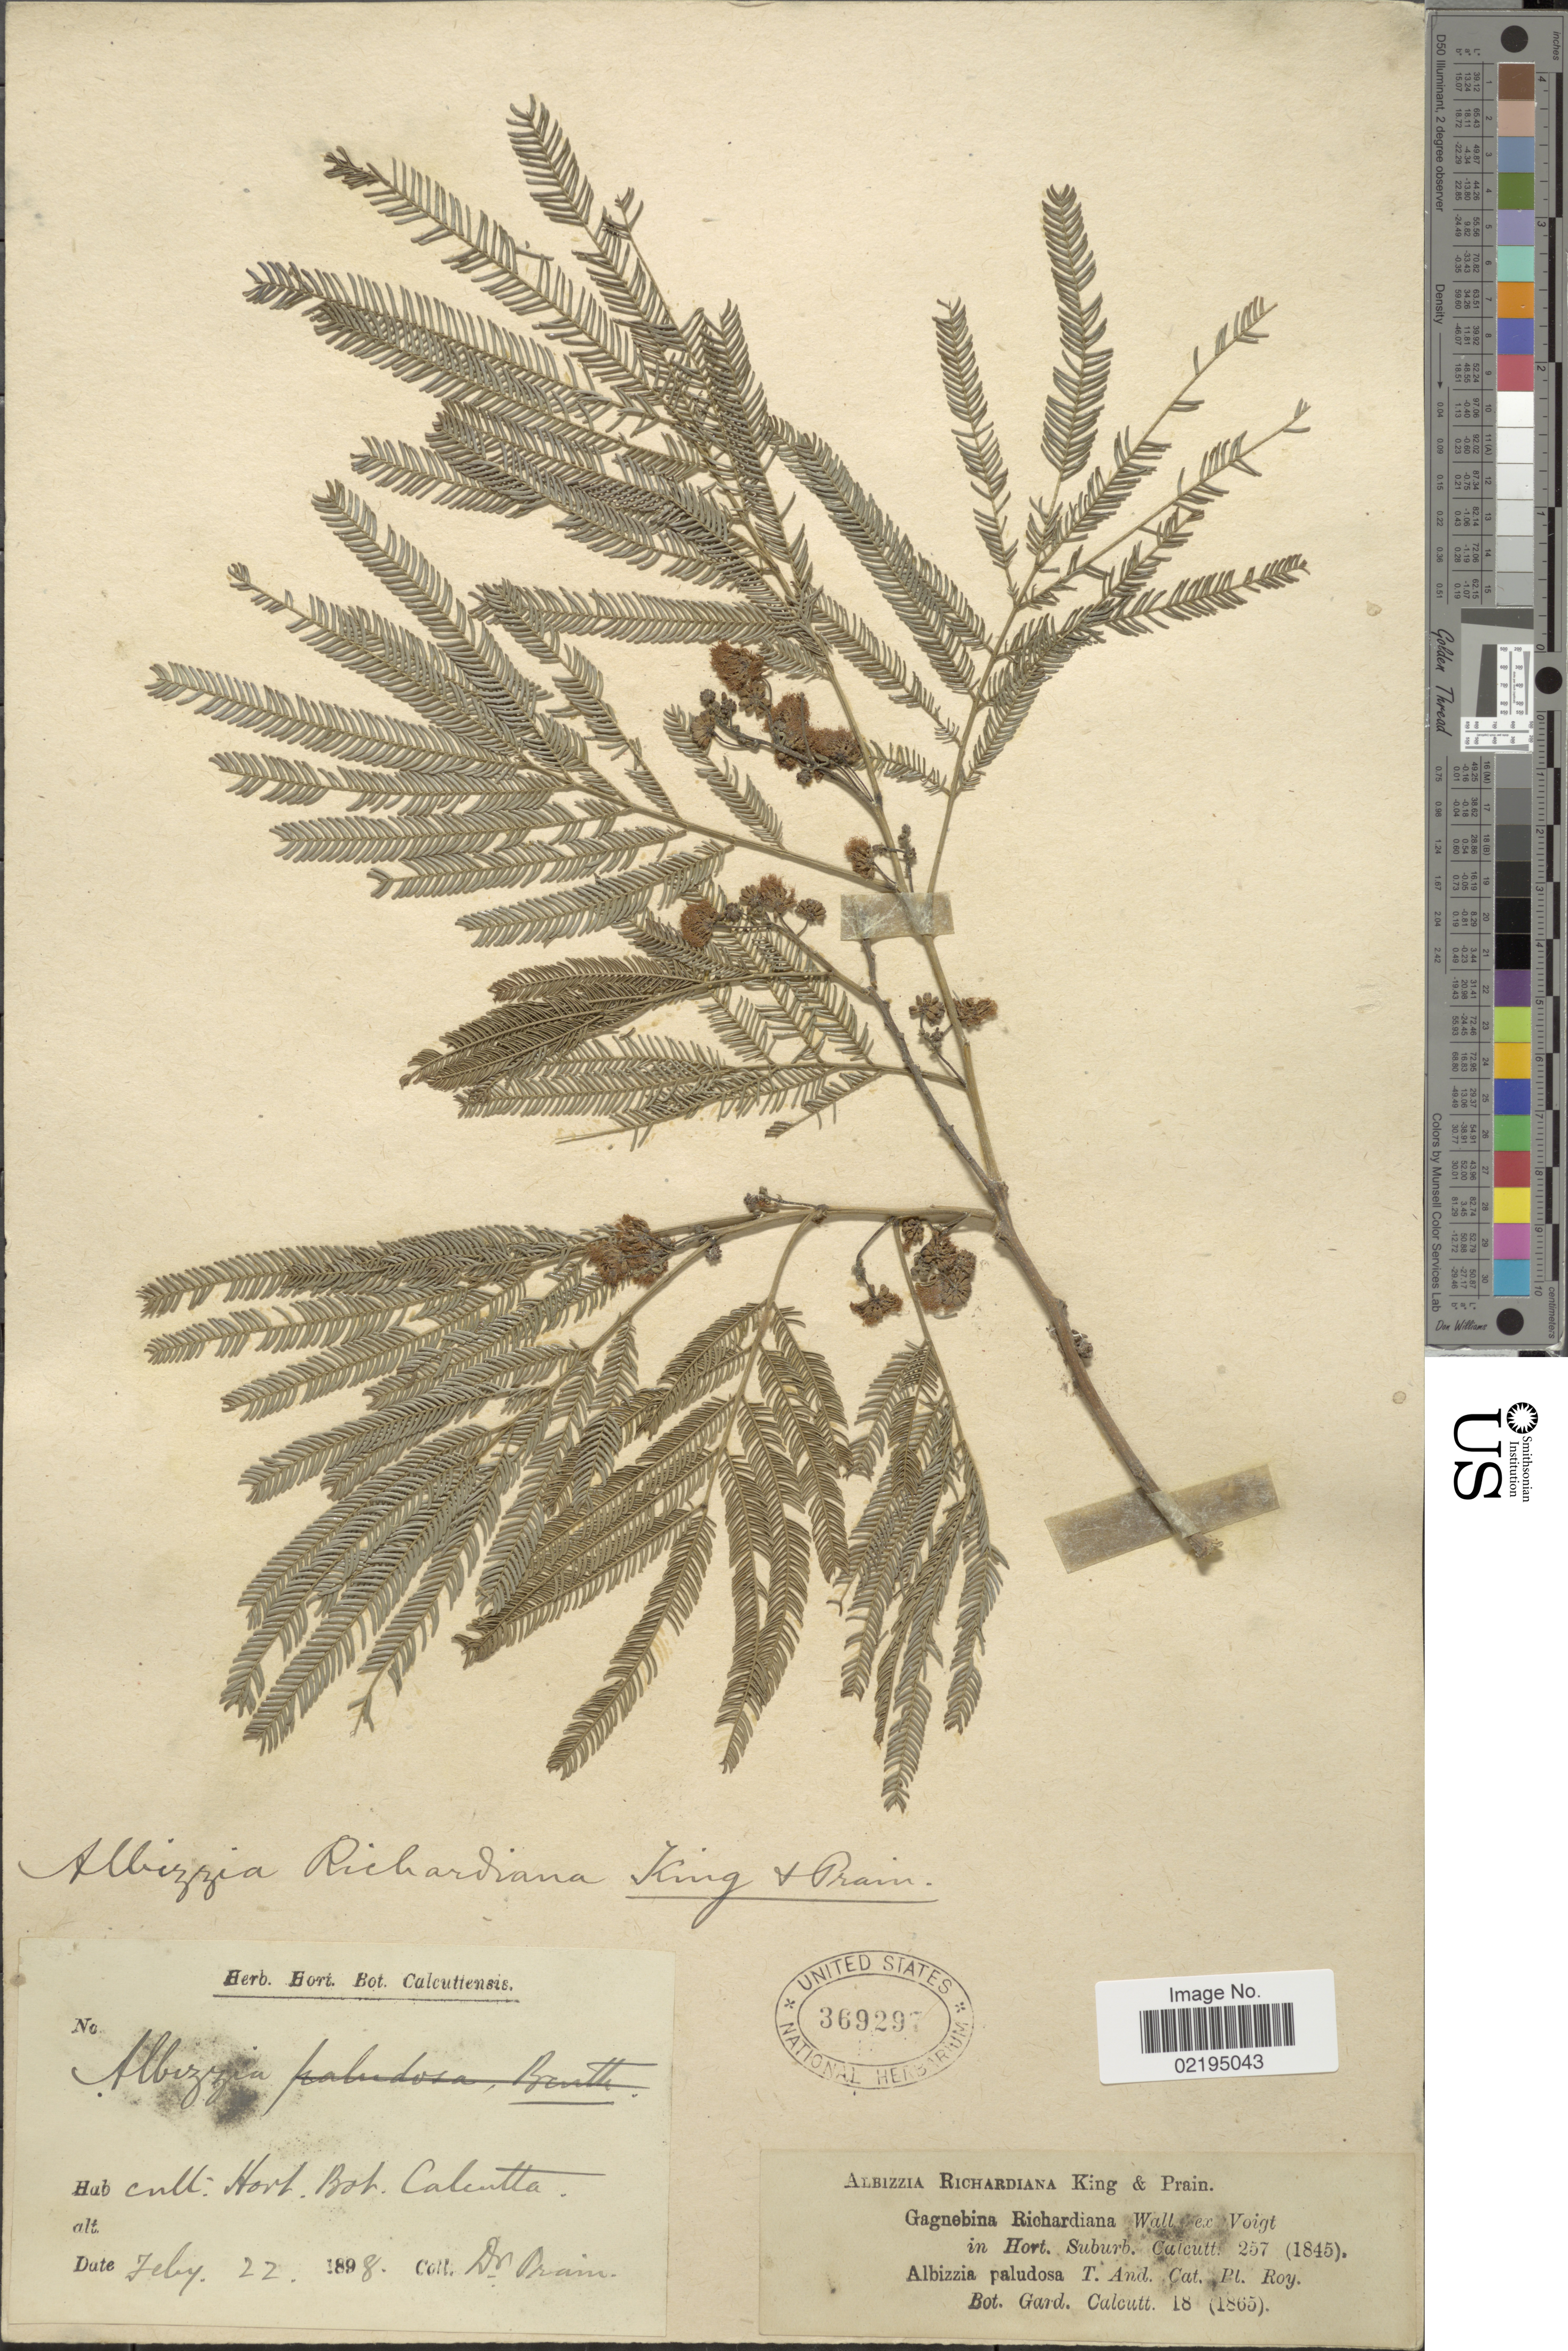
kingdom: Plantae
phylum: Tracheophyta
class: Magnoliopsida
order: Fabales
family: Fabaceae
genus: Albizia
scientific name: Albizia richardiana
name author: King & Prain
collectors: -- Prain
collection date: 1898-02-22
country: India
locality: Cult. Hort. Bot. Calcutta.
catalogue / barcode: US 369297